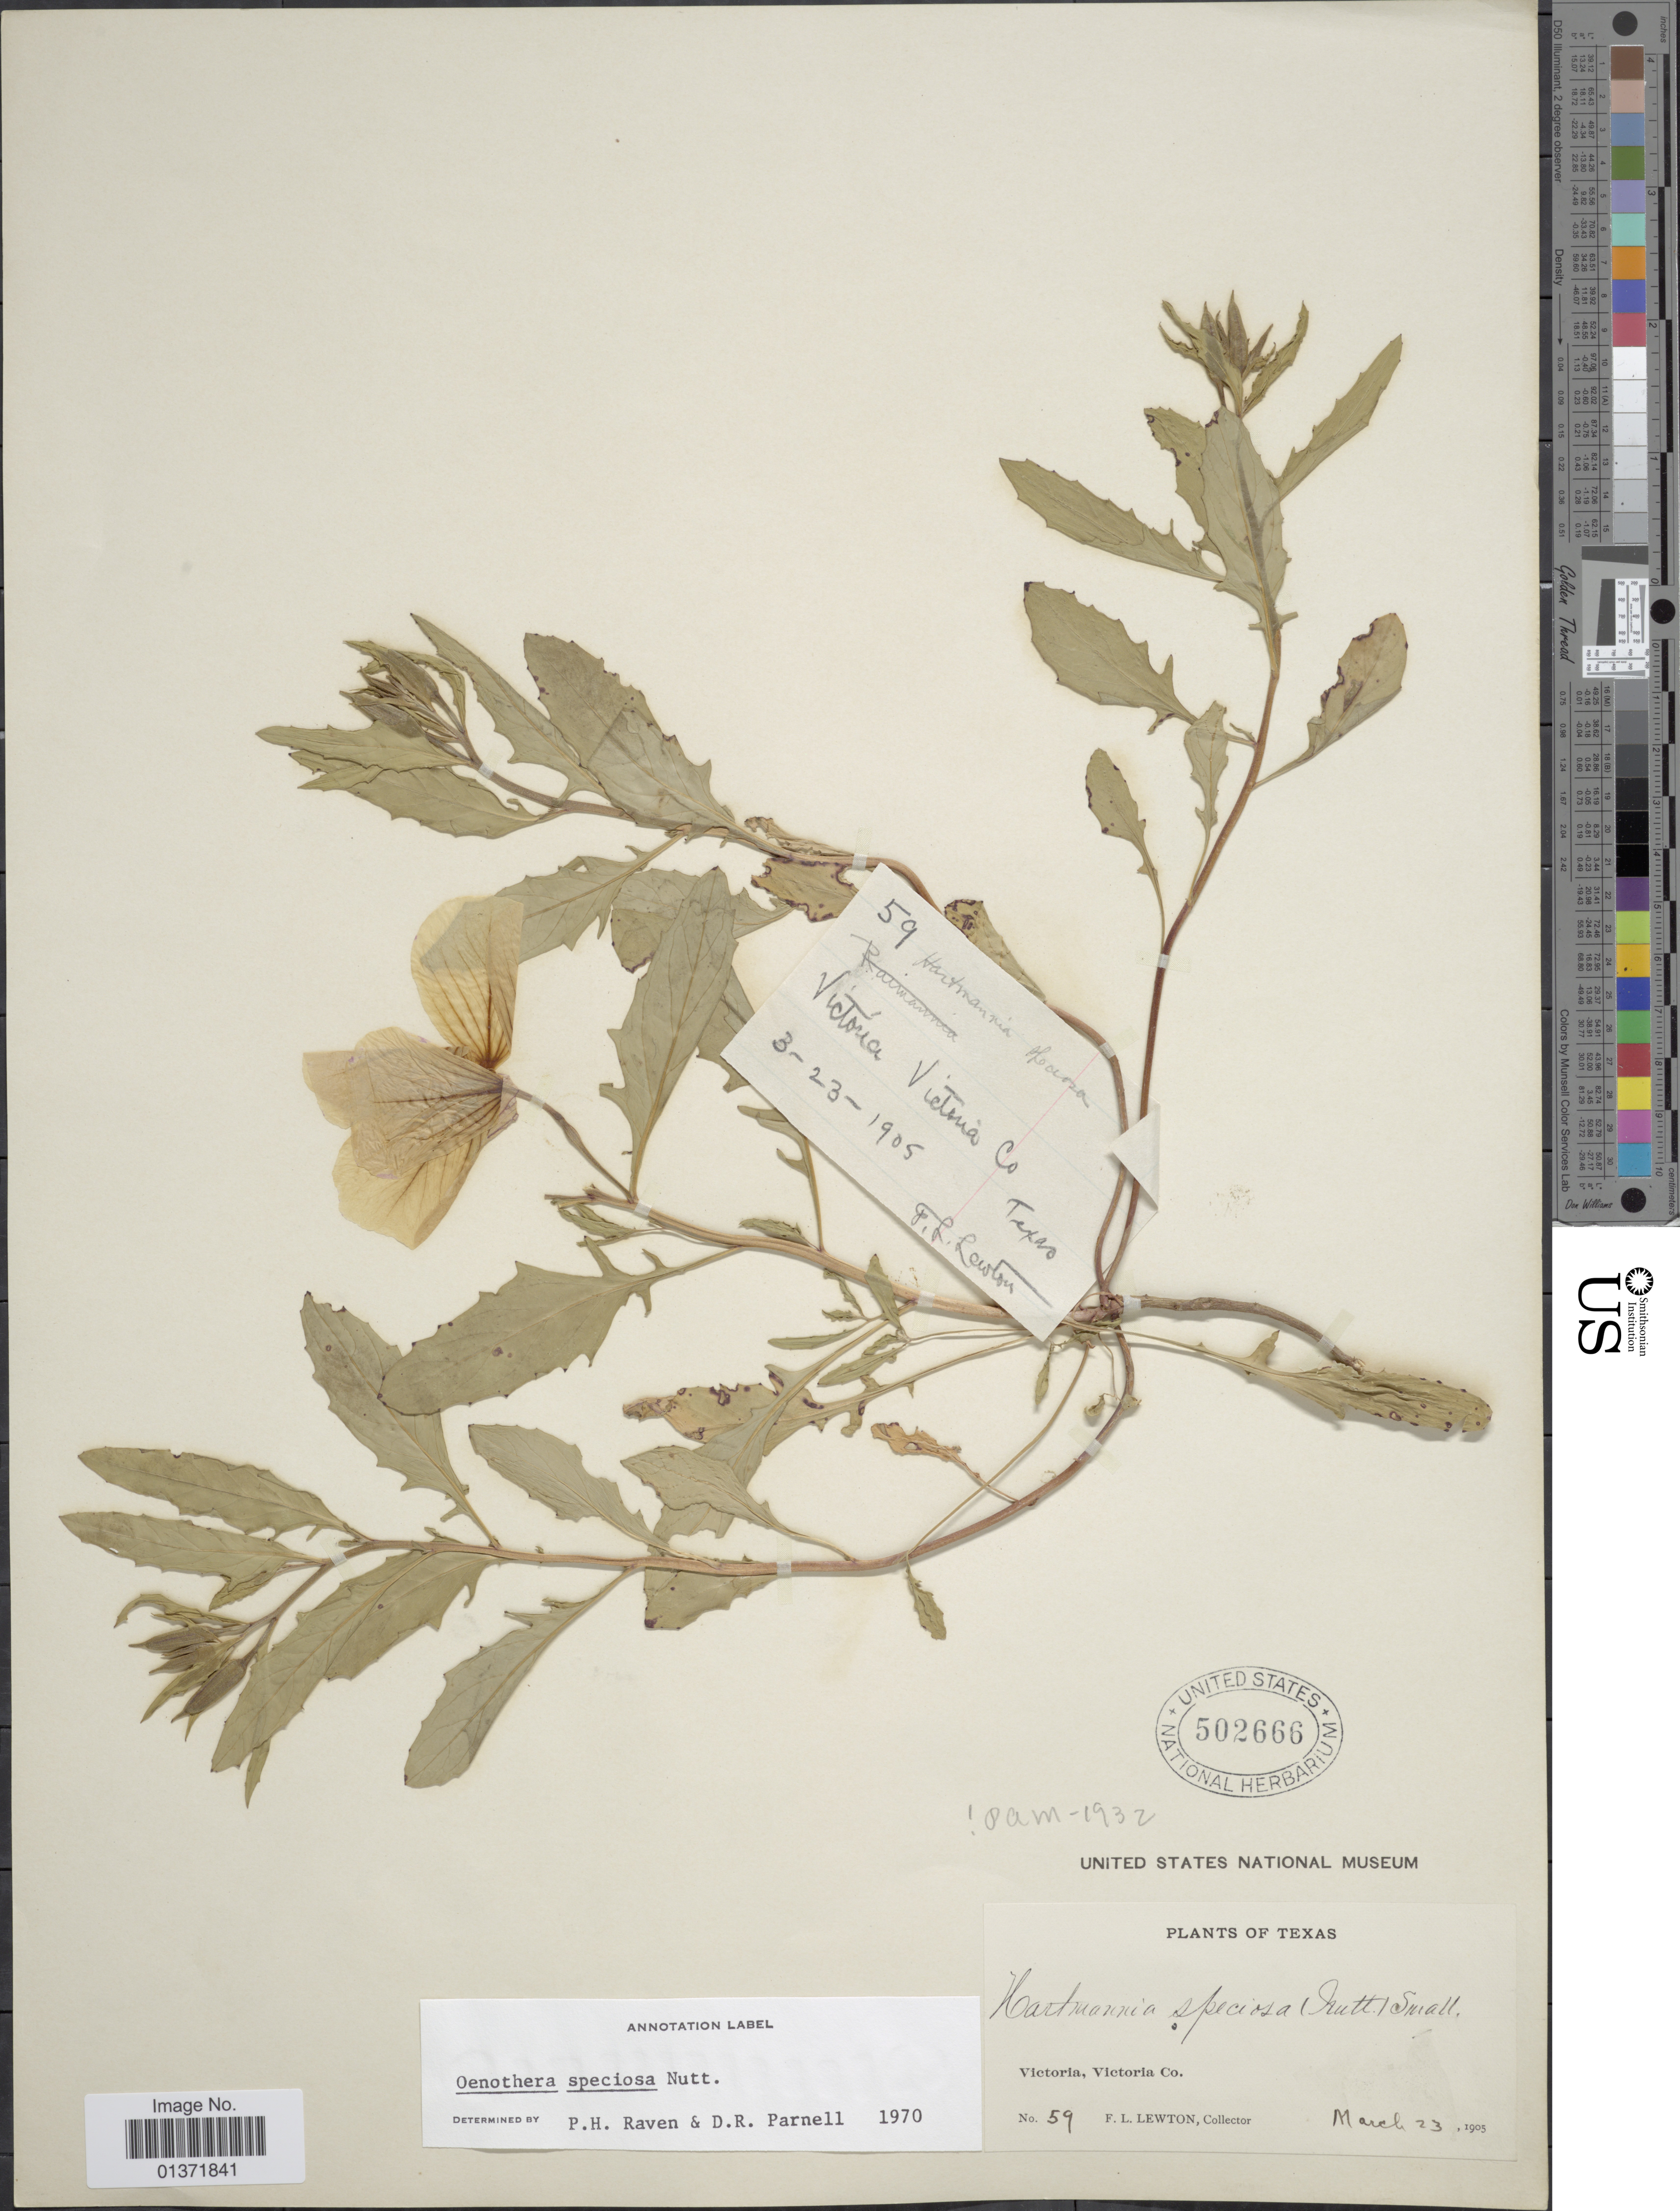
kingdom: Plantae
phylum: Tracheophyta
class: Magnoliopsida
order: Myrtales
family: Onagraceae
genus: Oenothera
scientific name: Oenothera speciosa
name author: Nutt.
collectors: F. L. Lewton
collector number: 59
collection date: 1905-03-23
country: United States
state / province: Texas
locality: Victoria, Victoria Co.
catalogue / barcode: US 502666